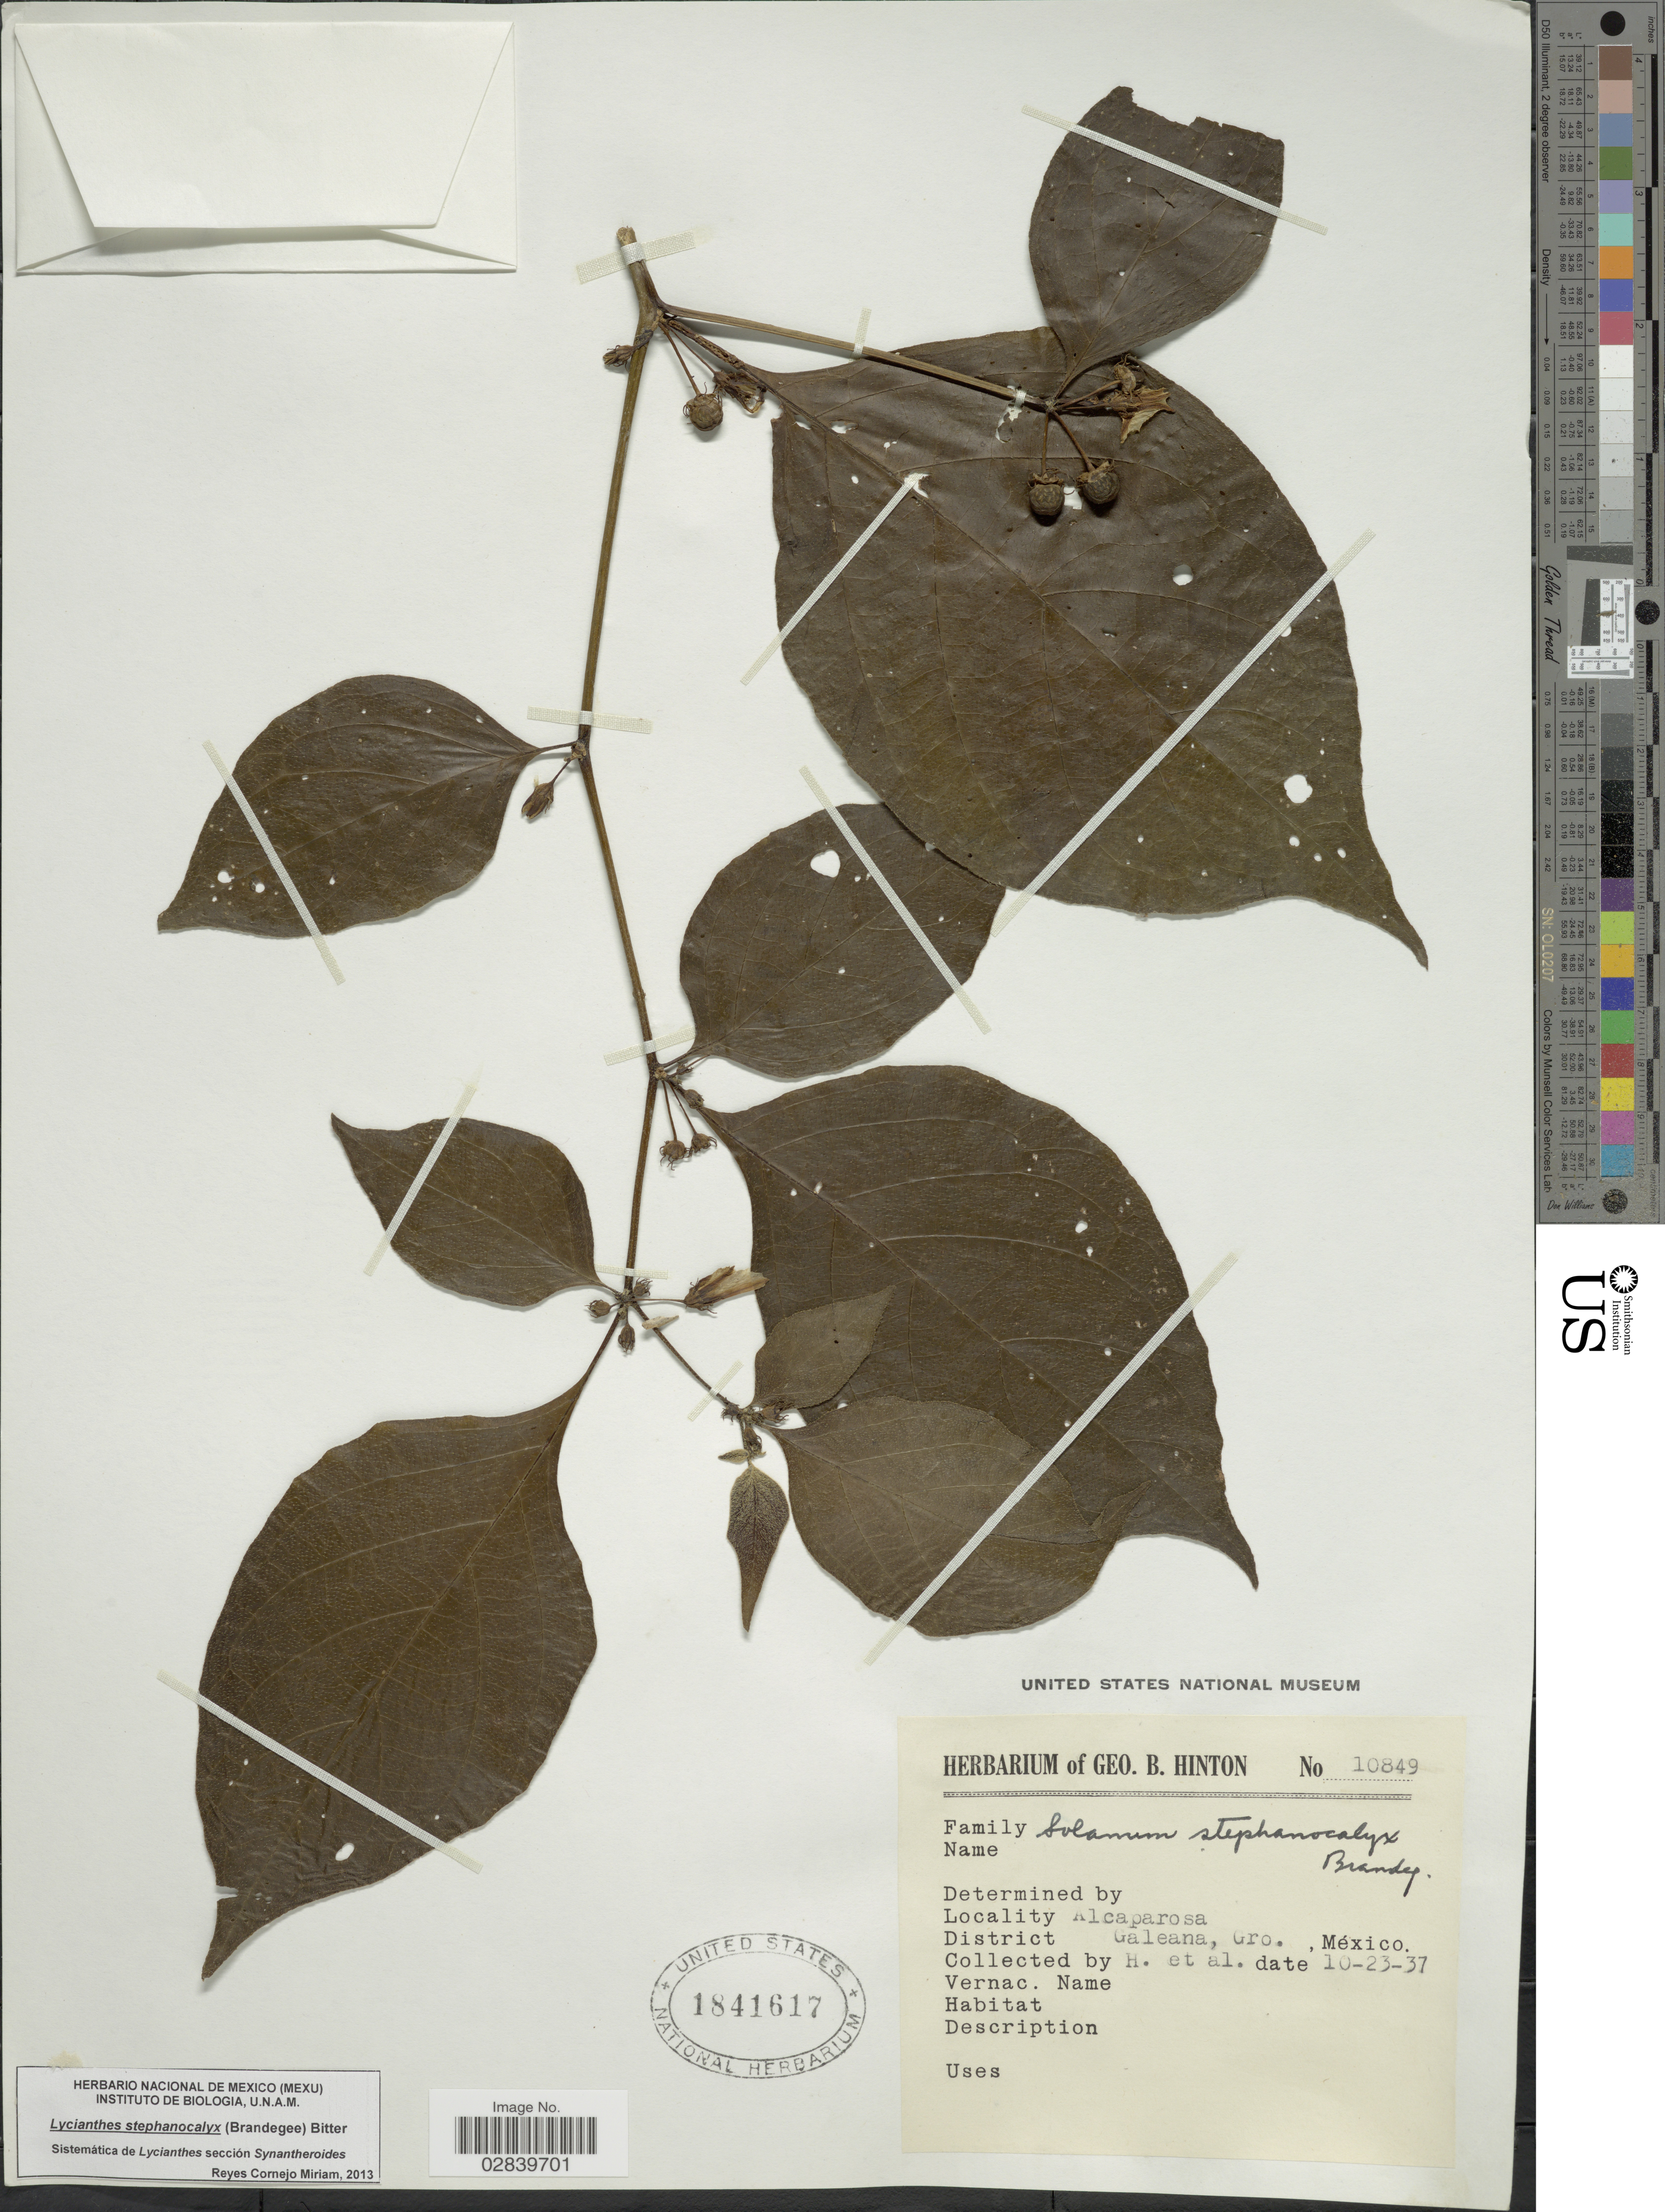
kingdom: Plantae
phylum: Tracheophyta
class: Magnoliopsida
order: Solanales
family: Solanaceae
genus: Lycianthes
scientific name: Lycianthes stephanocalyx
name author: (Brandegee) Bitter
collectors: G. B. Hinton & et al.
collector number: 10849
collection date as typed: Transcribed d/m/y: 23/10/37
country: Mexico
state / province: Guerrero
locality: Alcaparosa. District Galeana.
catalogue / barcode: US 1841617